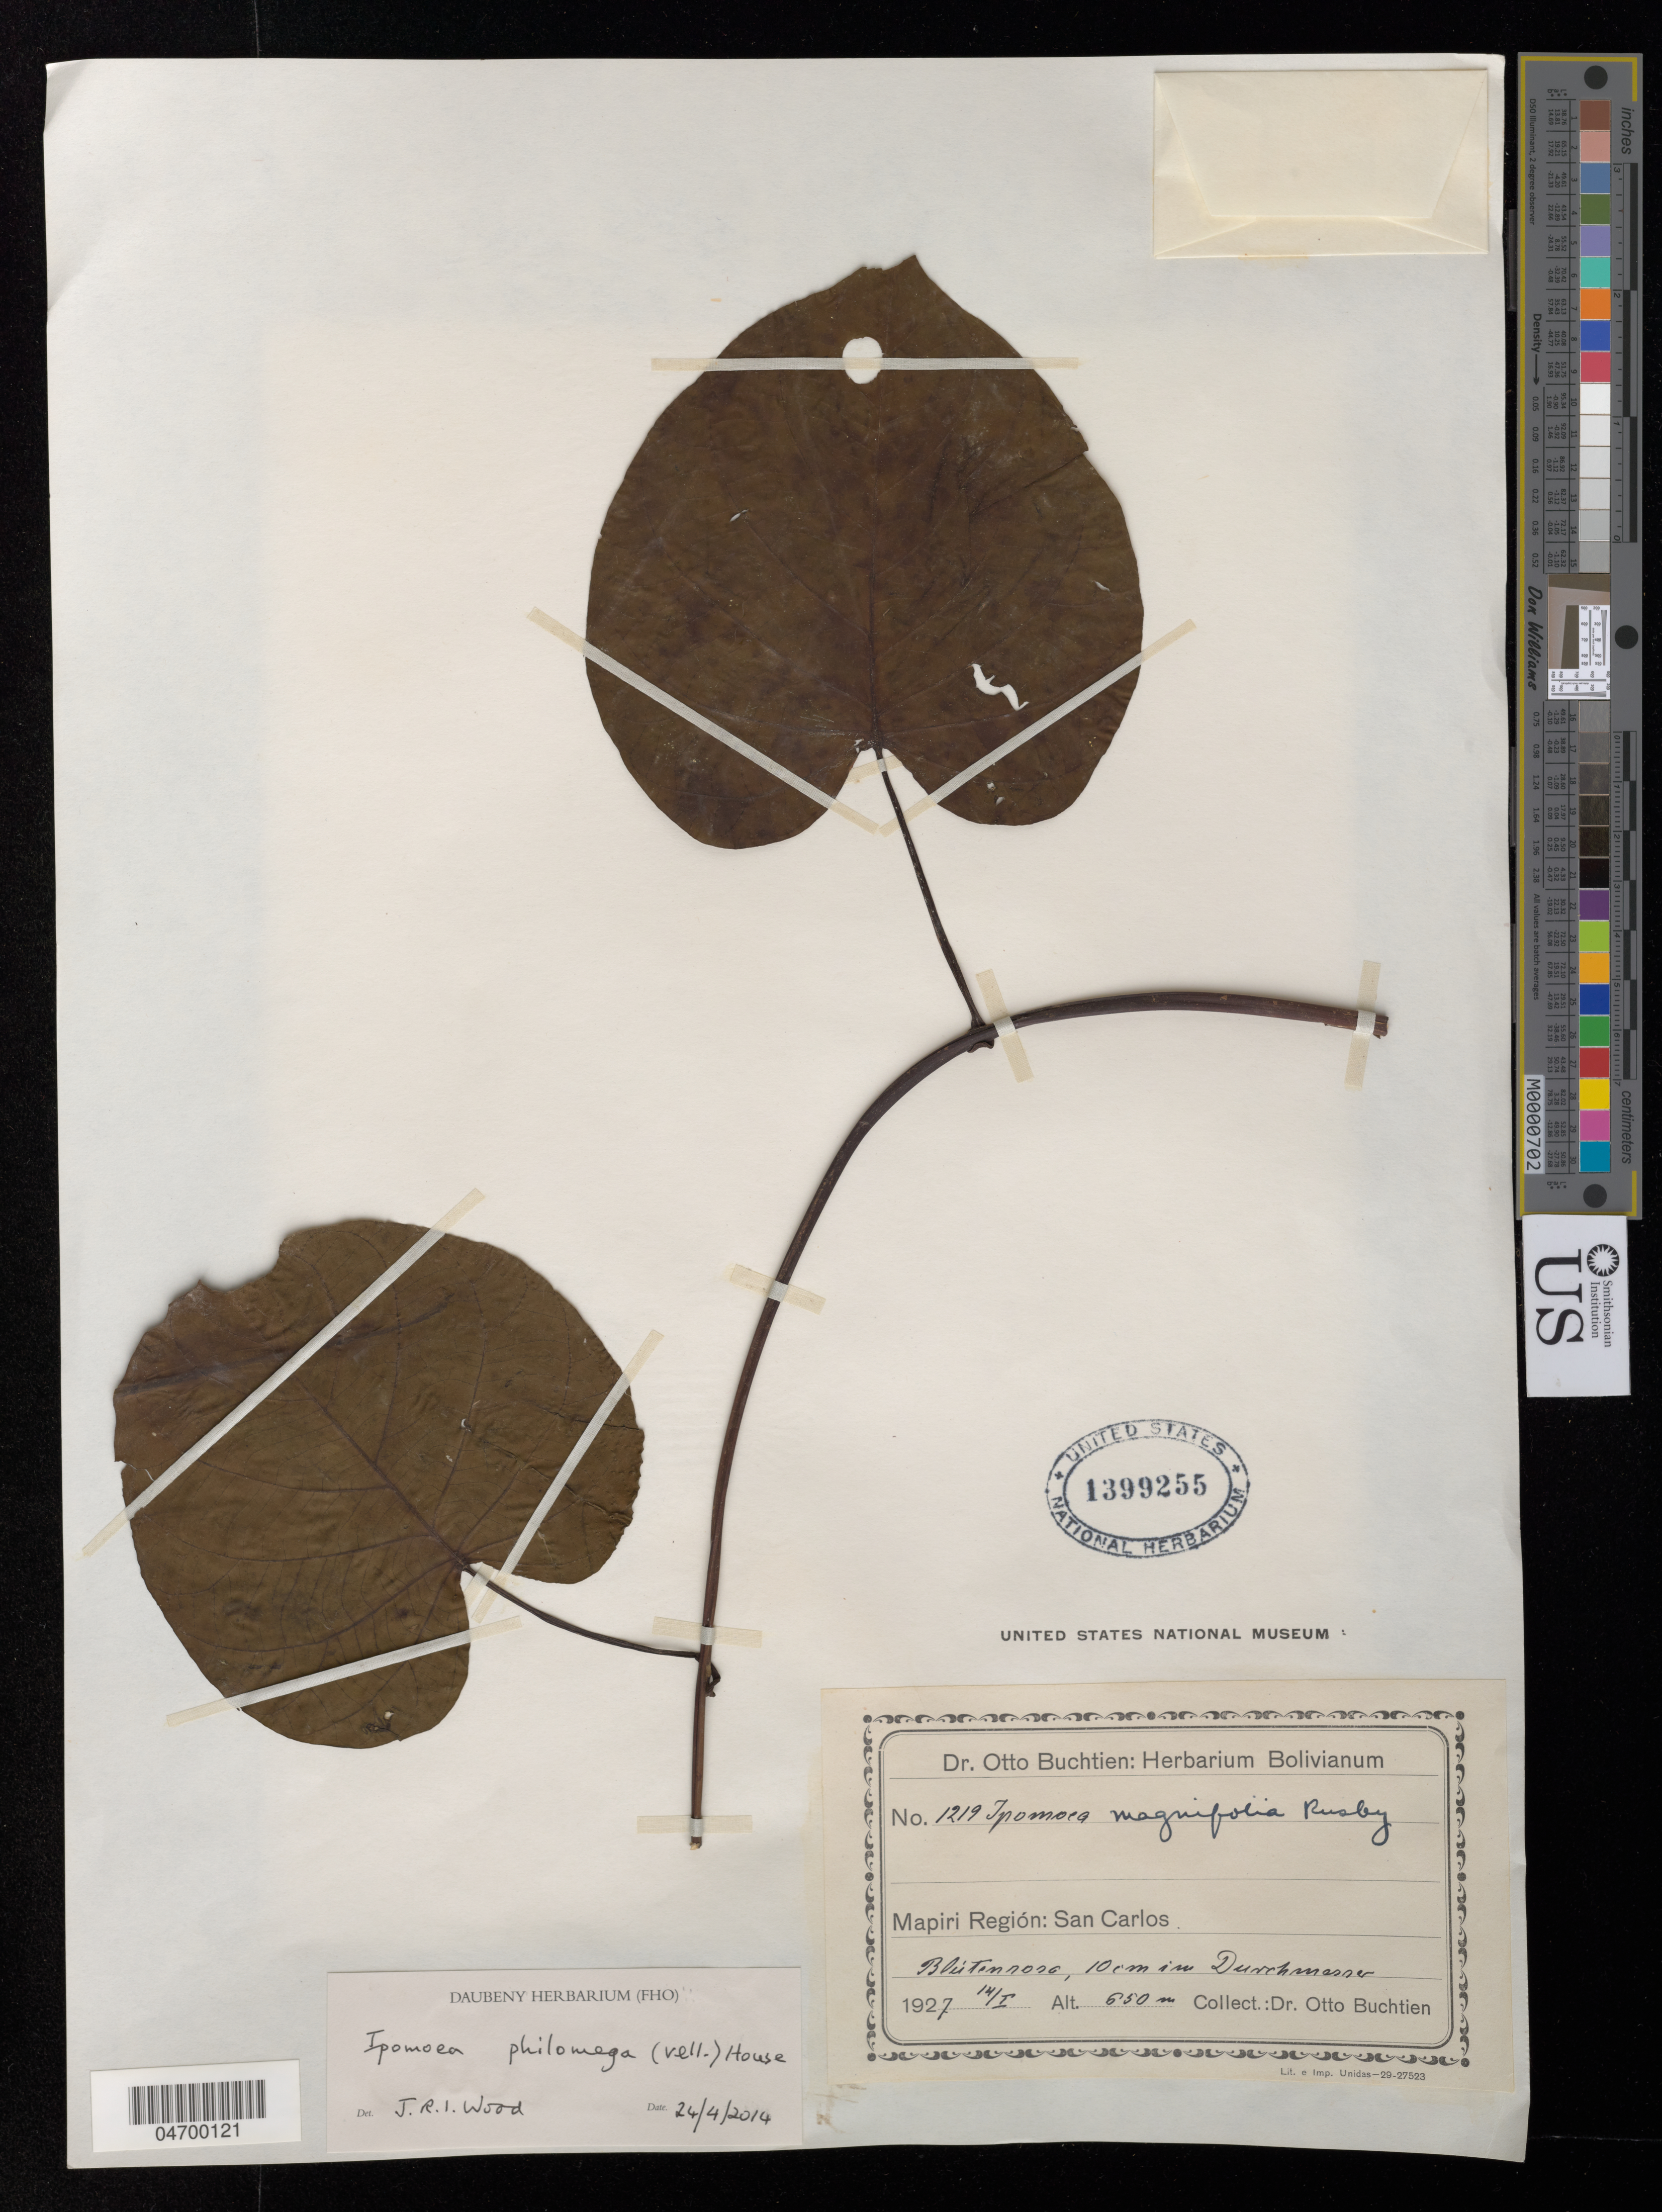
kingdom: Plantae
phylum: Tracheophyta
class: Magnoliopsida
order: Solanales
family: Convolvulaceae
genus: Ipomoea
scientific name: Ipomoea philomega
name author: (Vell.) House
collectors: O. Buchtien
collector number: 1219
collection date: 1927-01-14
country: Bolivia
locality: Mapiri Región: San Carlos.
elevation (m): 650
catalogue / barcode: US 1399255